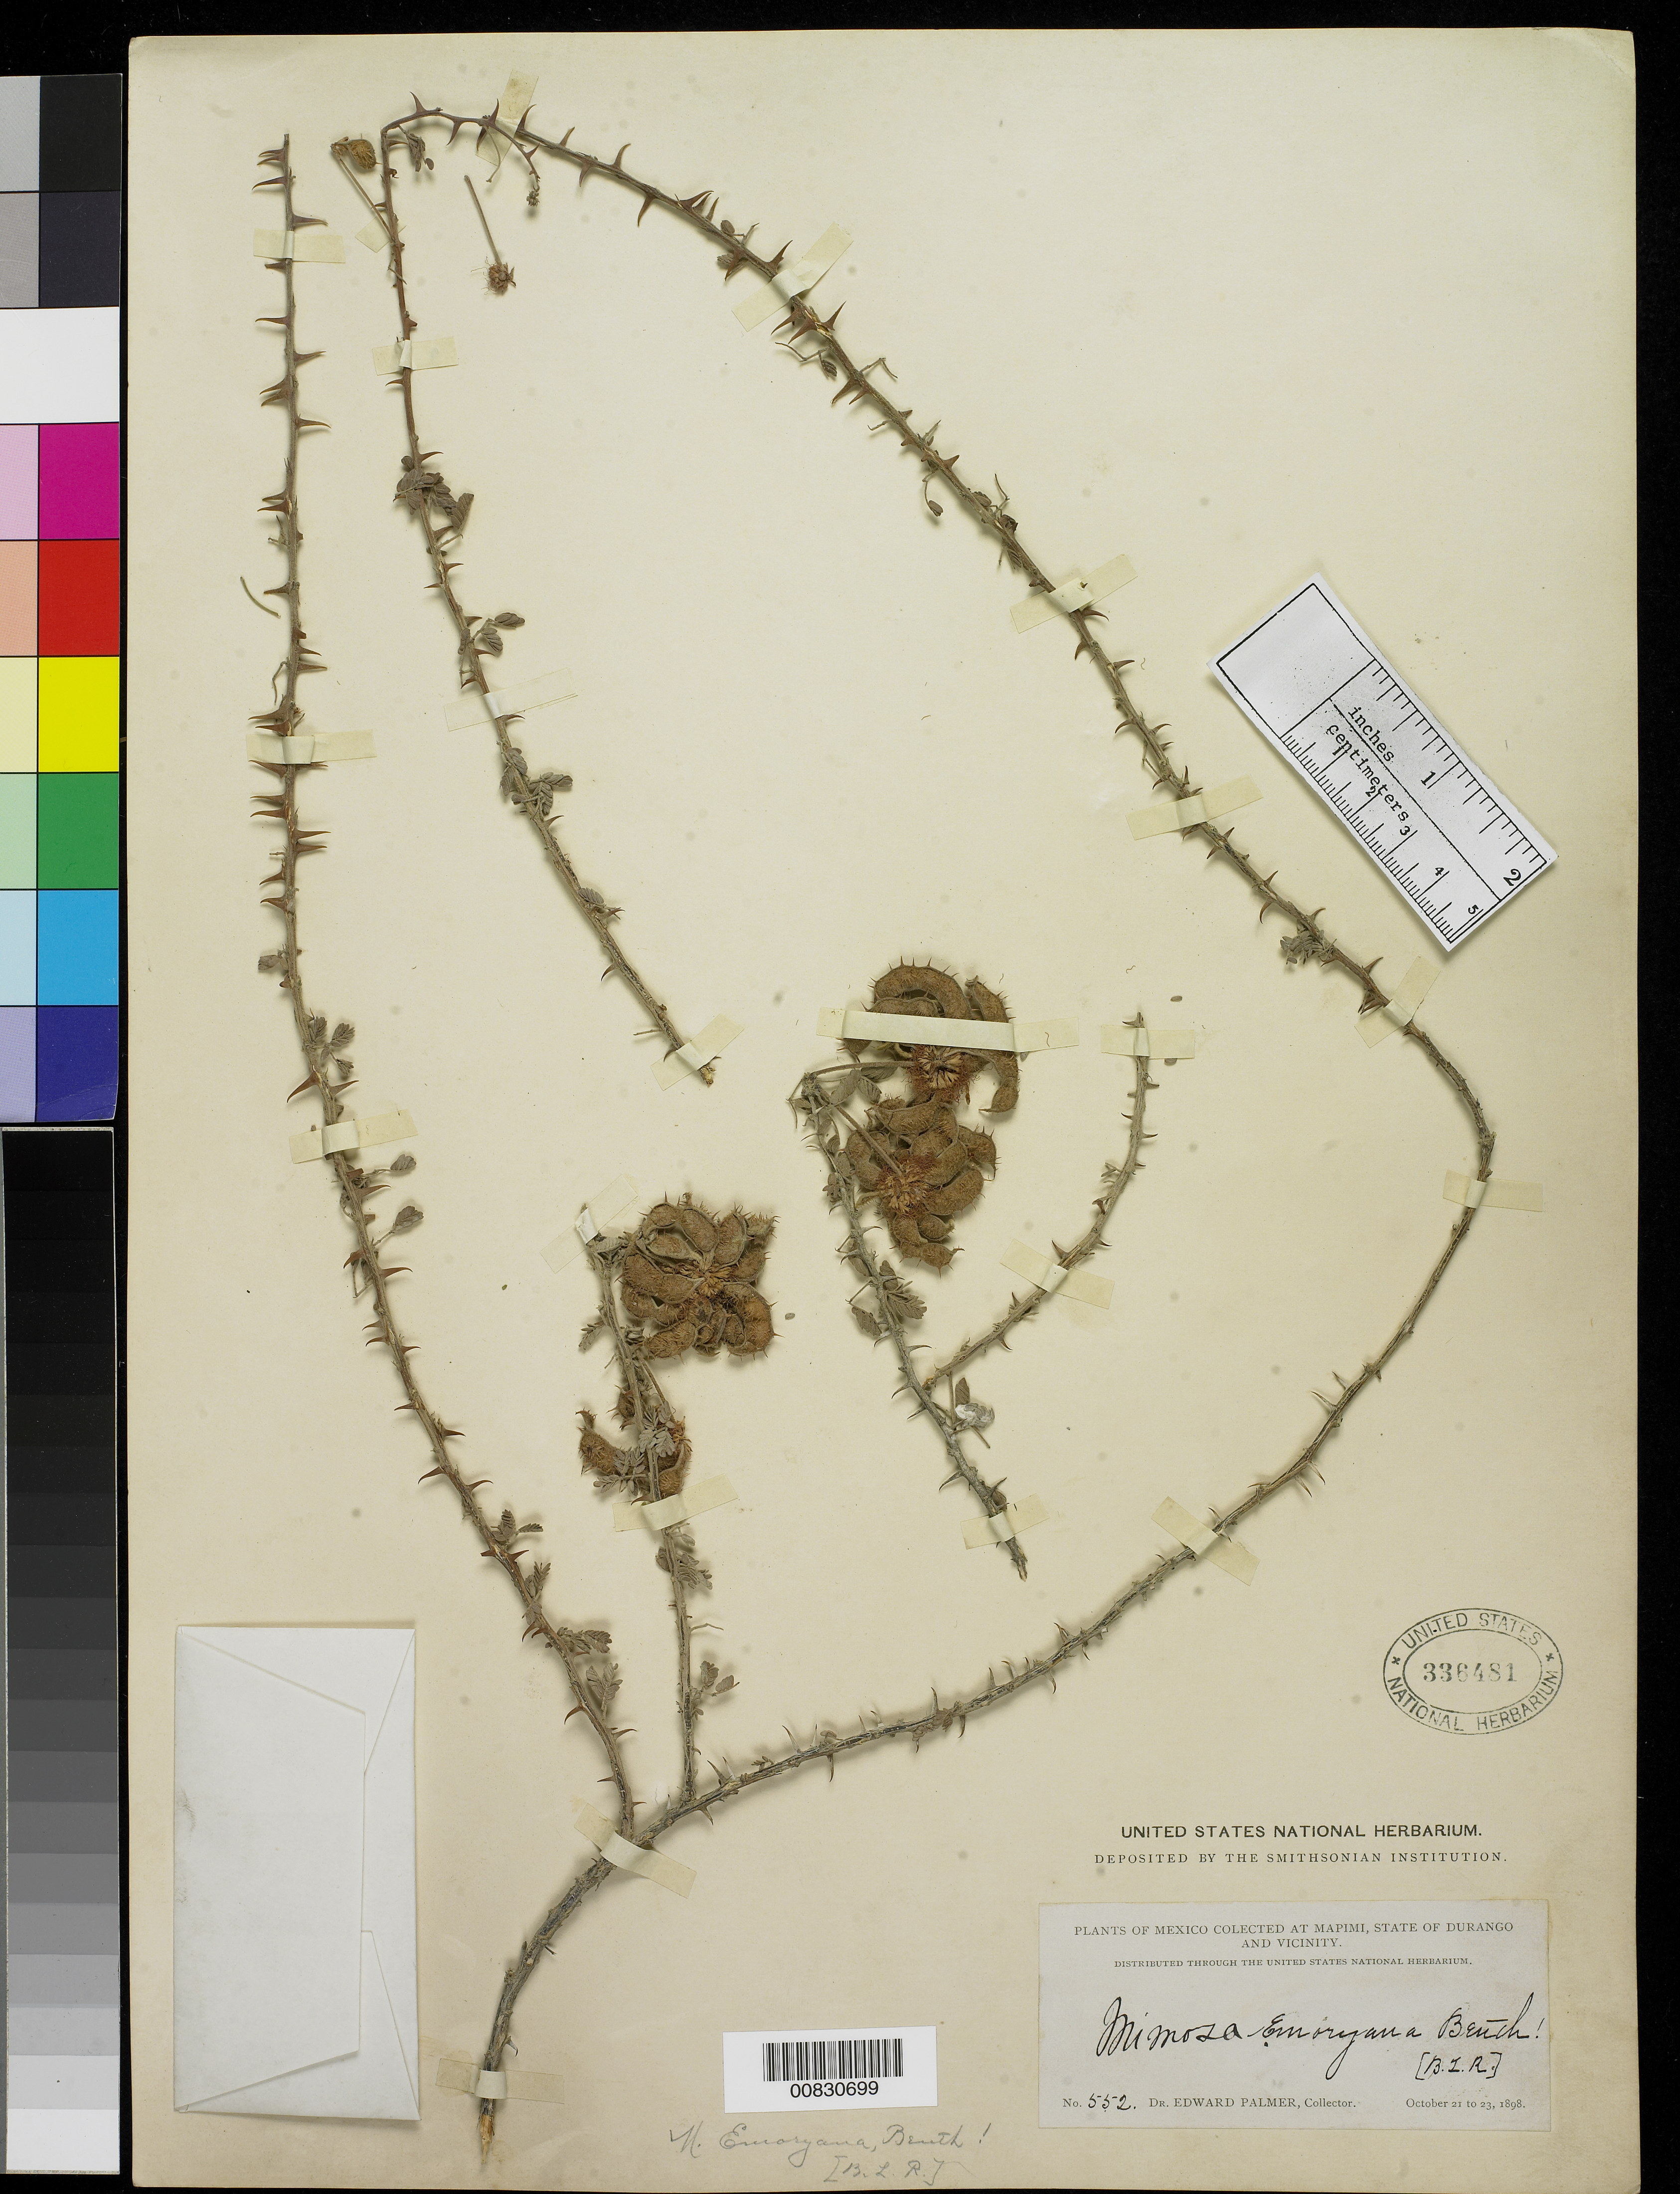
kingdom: Plantae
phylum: Tracheophyta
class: Magnoliopsida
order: Fabales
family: Fabaceae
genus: Mimosa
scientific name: Mimosa emoryana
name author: Benth.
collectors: E. Palmer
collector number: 552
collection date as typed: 21 Oct 1898 to 23 Oct 1898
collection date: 1898-10-21/1898-10-23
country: Mexico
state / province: Durango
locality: Mapimi, Durango and vicinity.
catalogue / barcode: US 336481